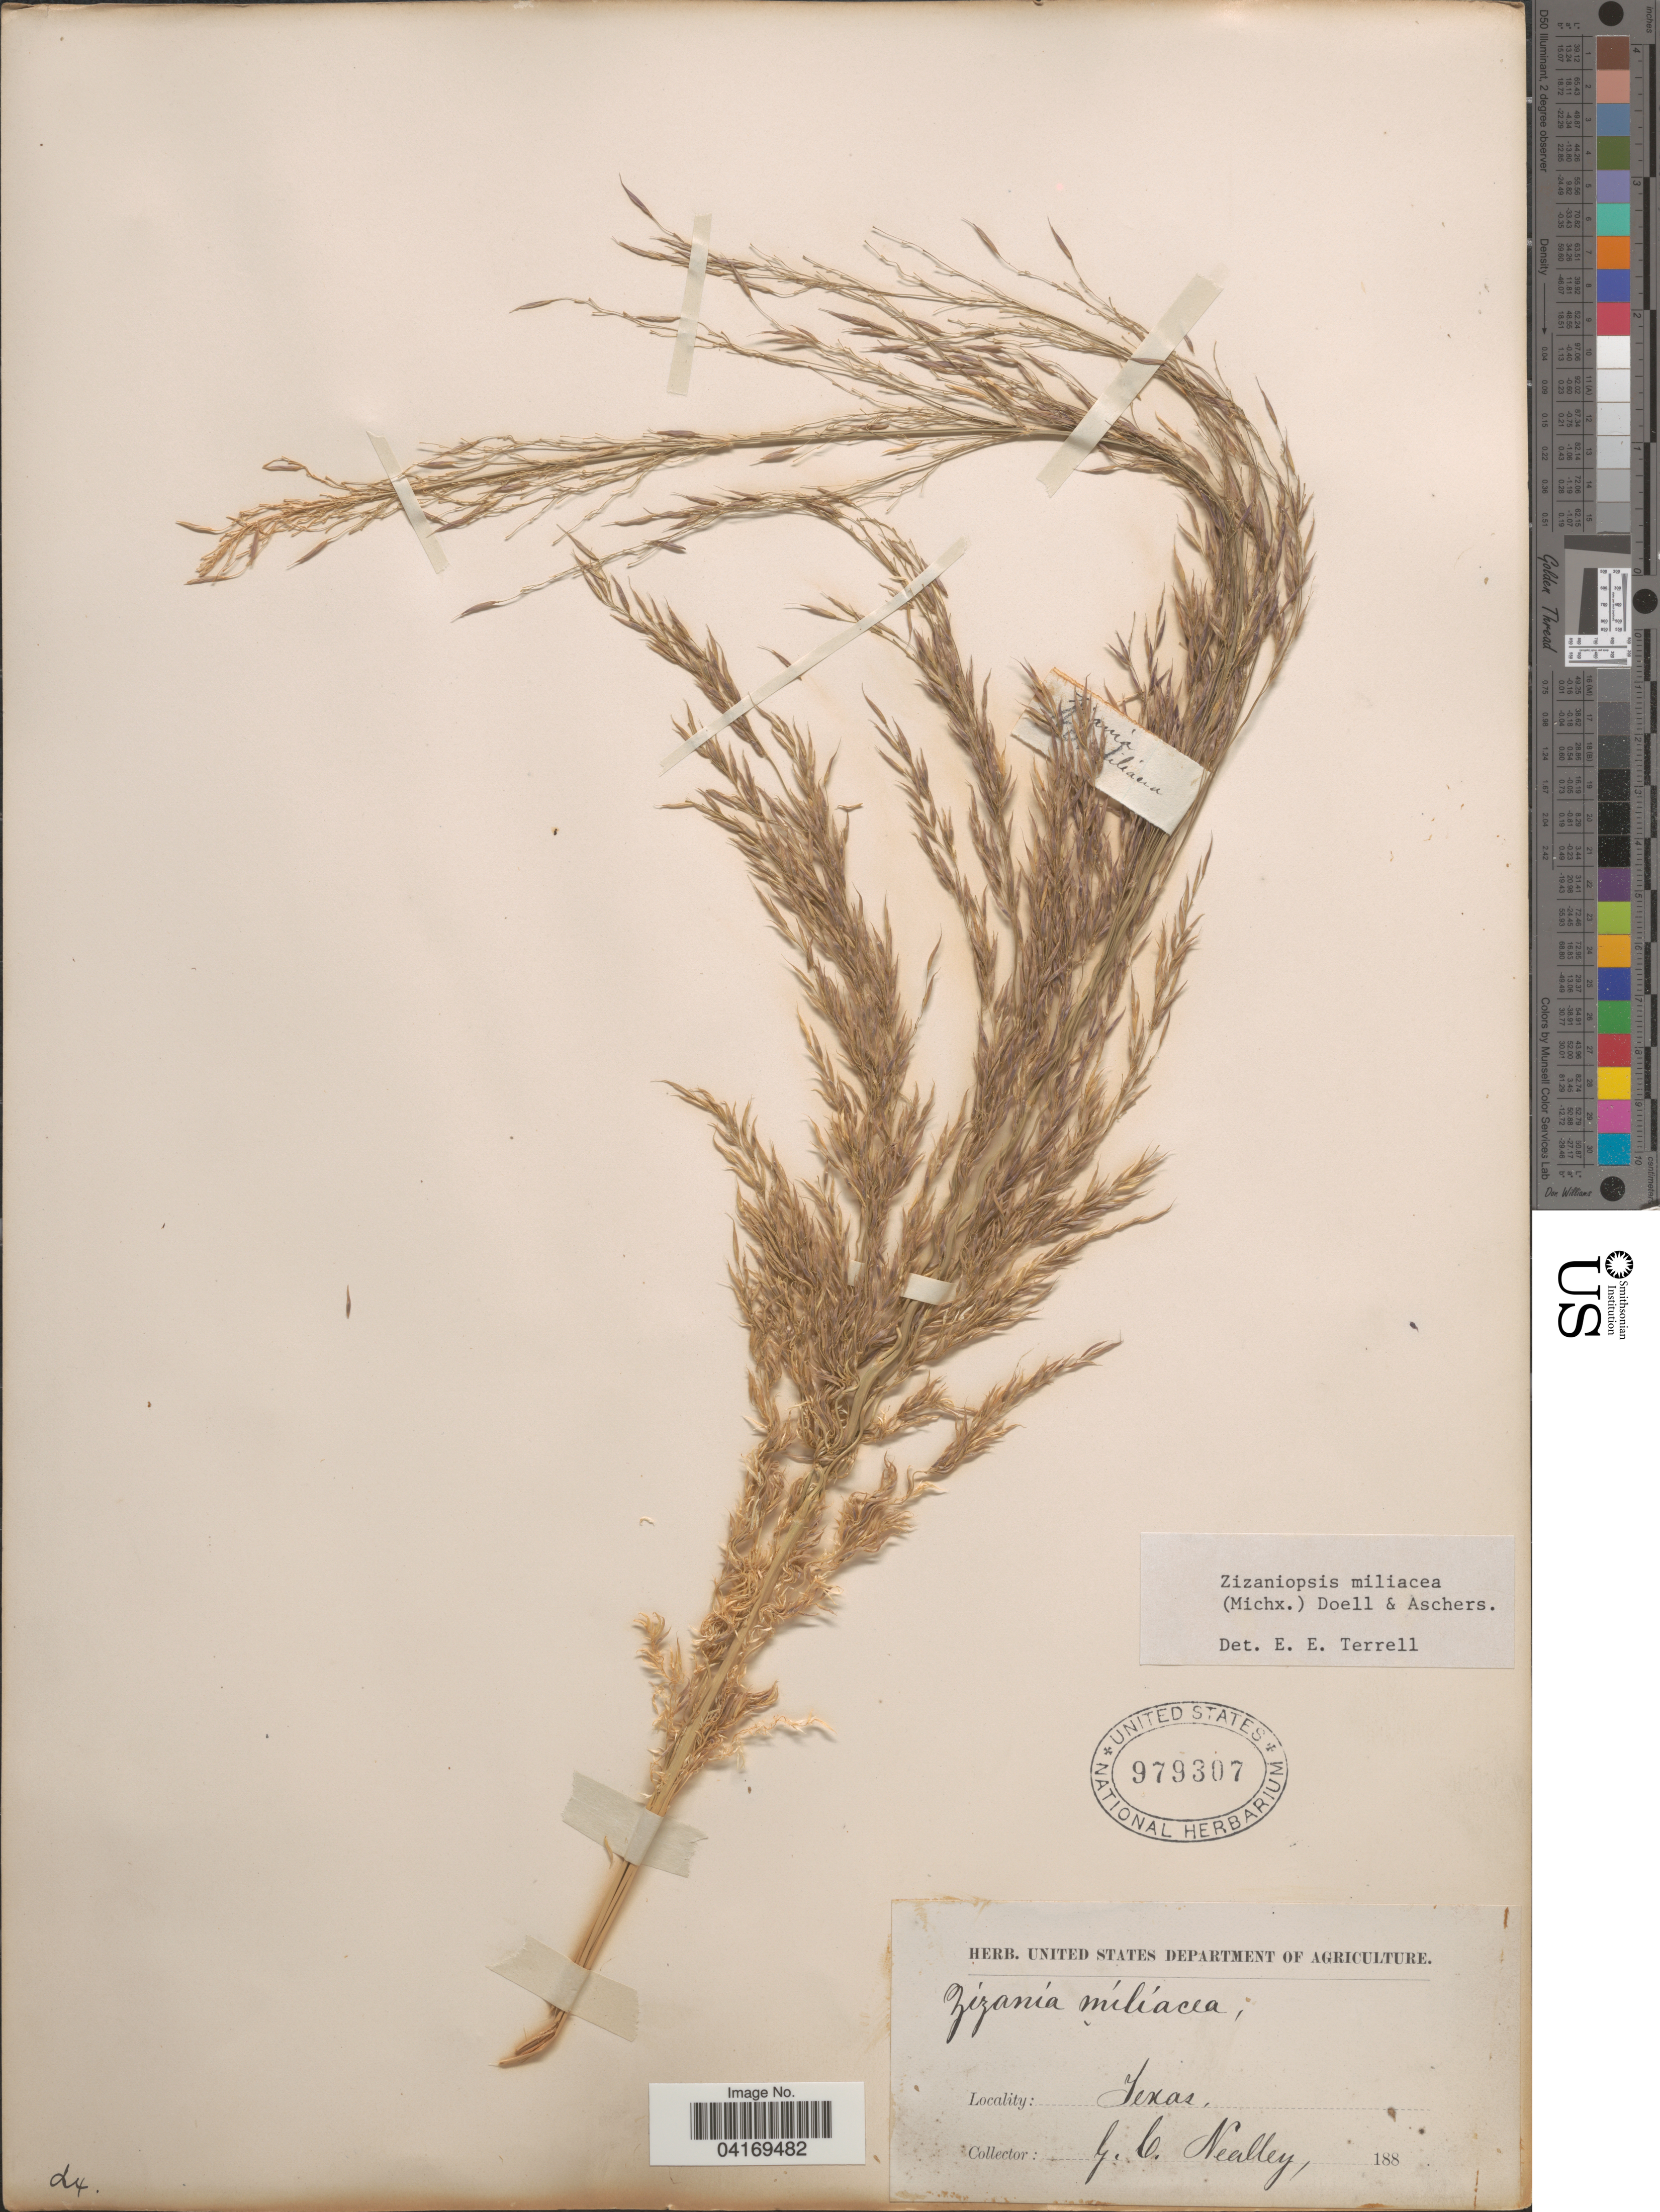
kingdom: Plantae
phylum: Tracheophyta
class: Liliopsida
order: Poales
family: Poaceae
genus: Zizaniopsis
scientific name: Zizaniopsis miliacea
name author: (Michx.) Döll & Asch.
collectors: G. C. Nealley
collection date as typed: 188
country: United States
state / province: Texas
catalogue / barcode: US 979307